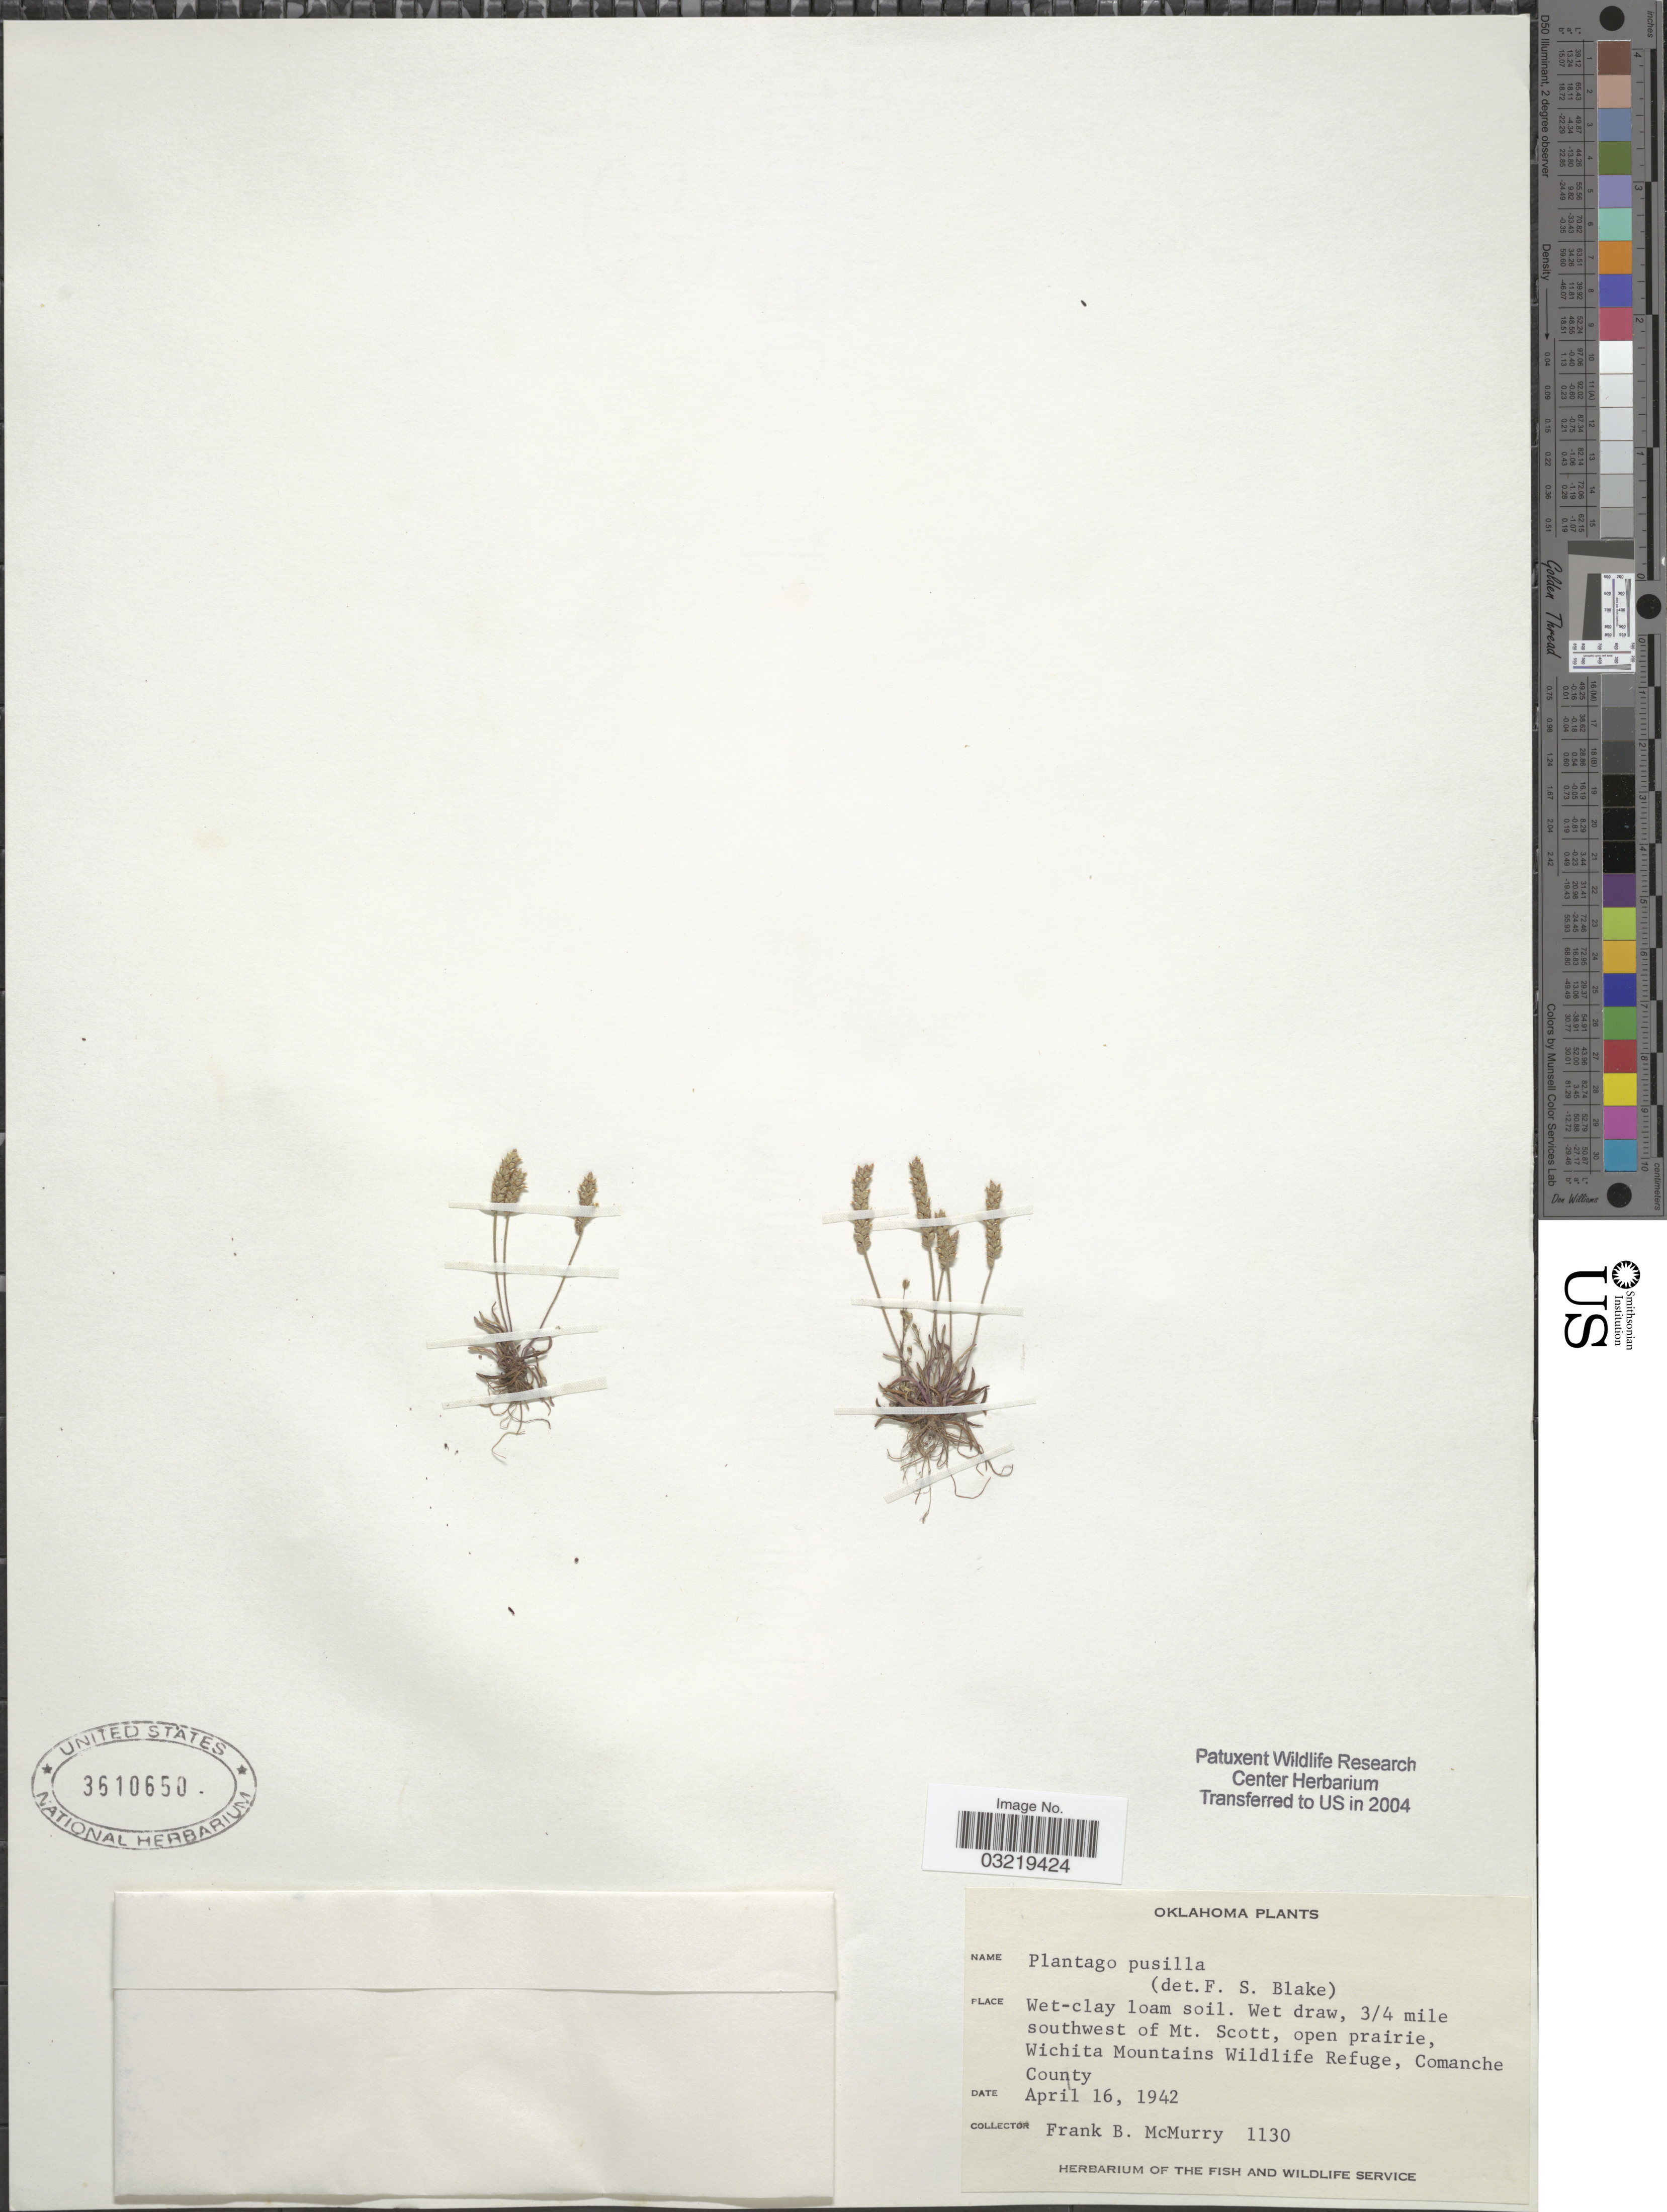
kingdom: Plantae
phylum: Tracheophyta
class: Magnoliopsida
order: Lamiales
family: Plantaginaceae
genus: Plantago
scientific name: Plantago pusilla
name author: Nutt.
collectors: F. B. McMurry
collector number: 1130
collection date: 1942-04-16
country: United States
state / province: Oklahoma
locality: ¾ mile southwest of Mt. Scott, open prairie, Wichita Mountains Wildlife Refuge, Comanche County.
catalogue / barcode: US 3610650